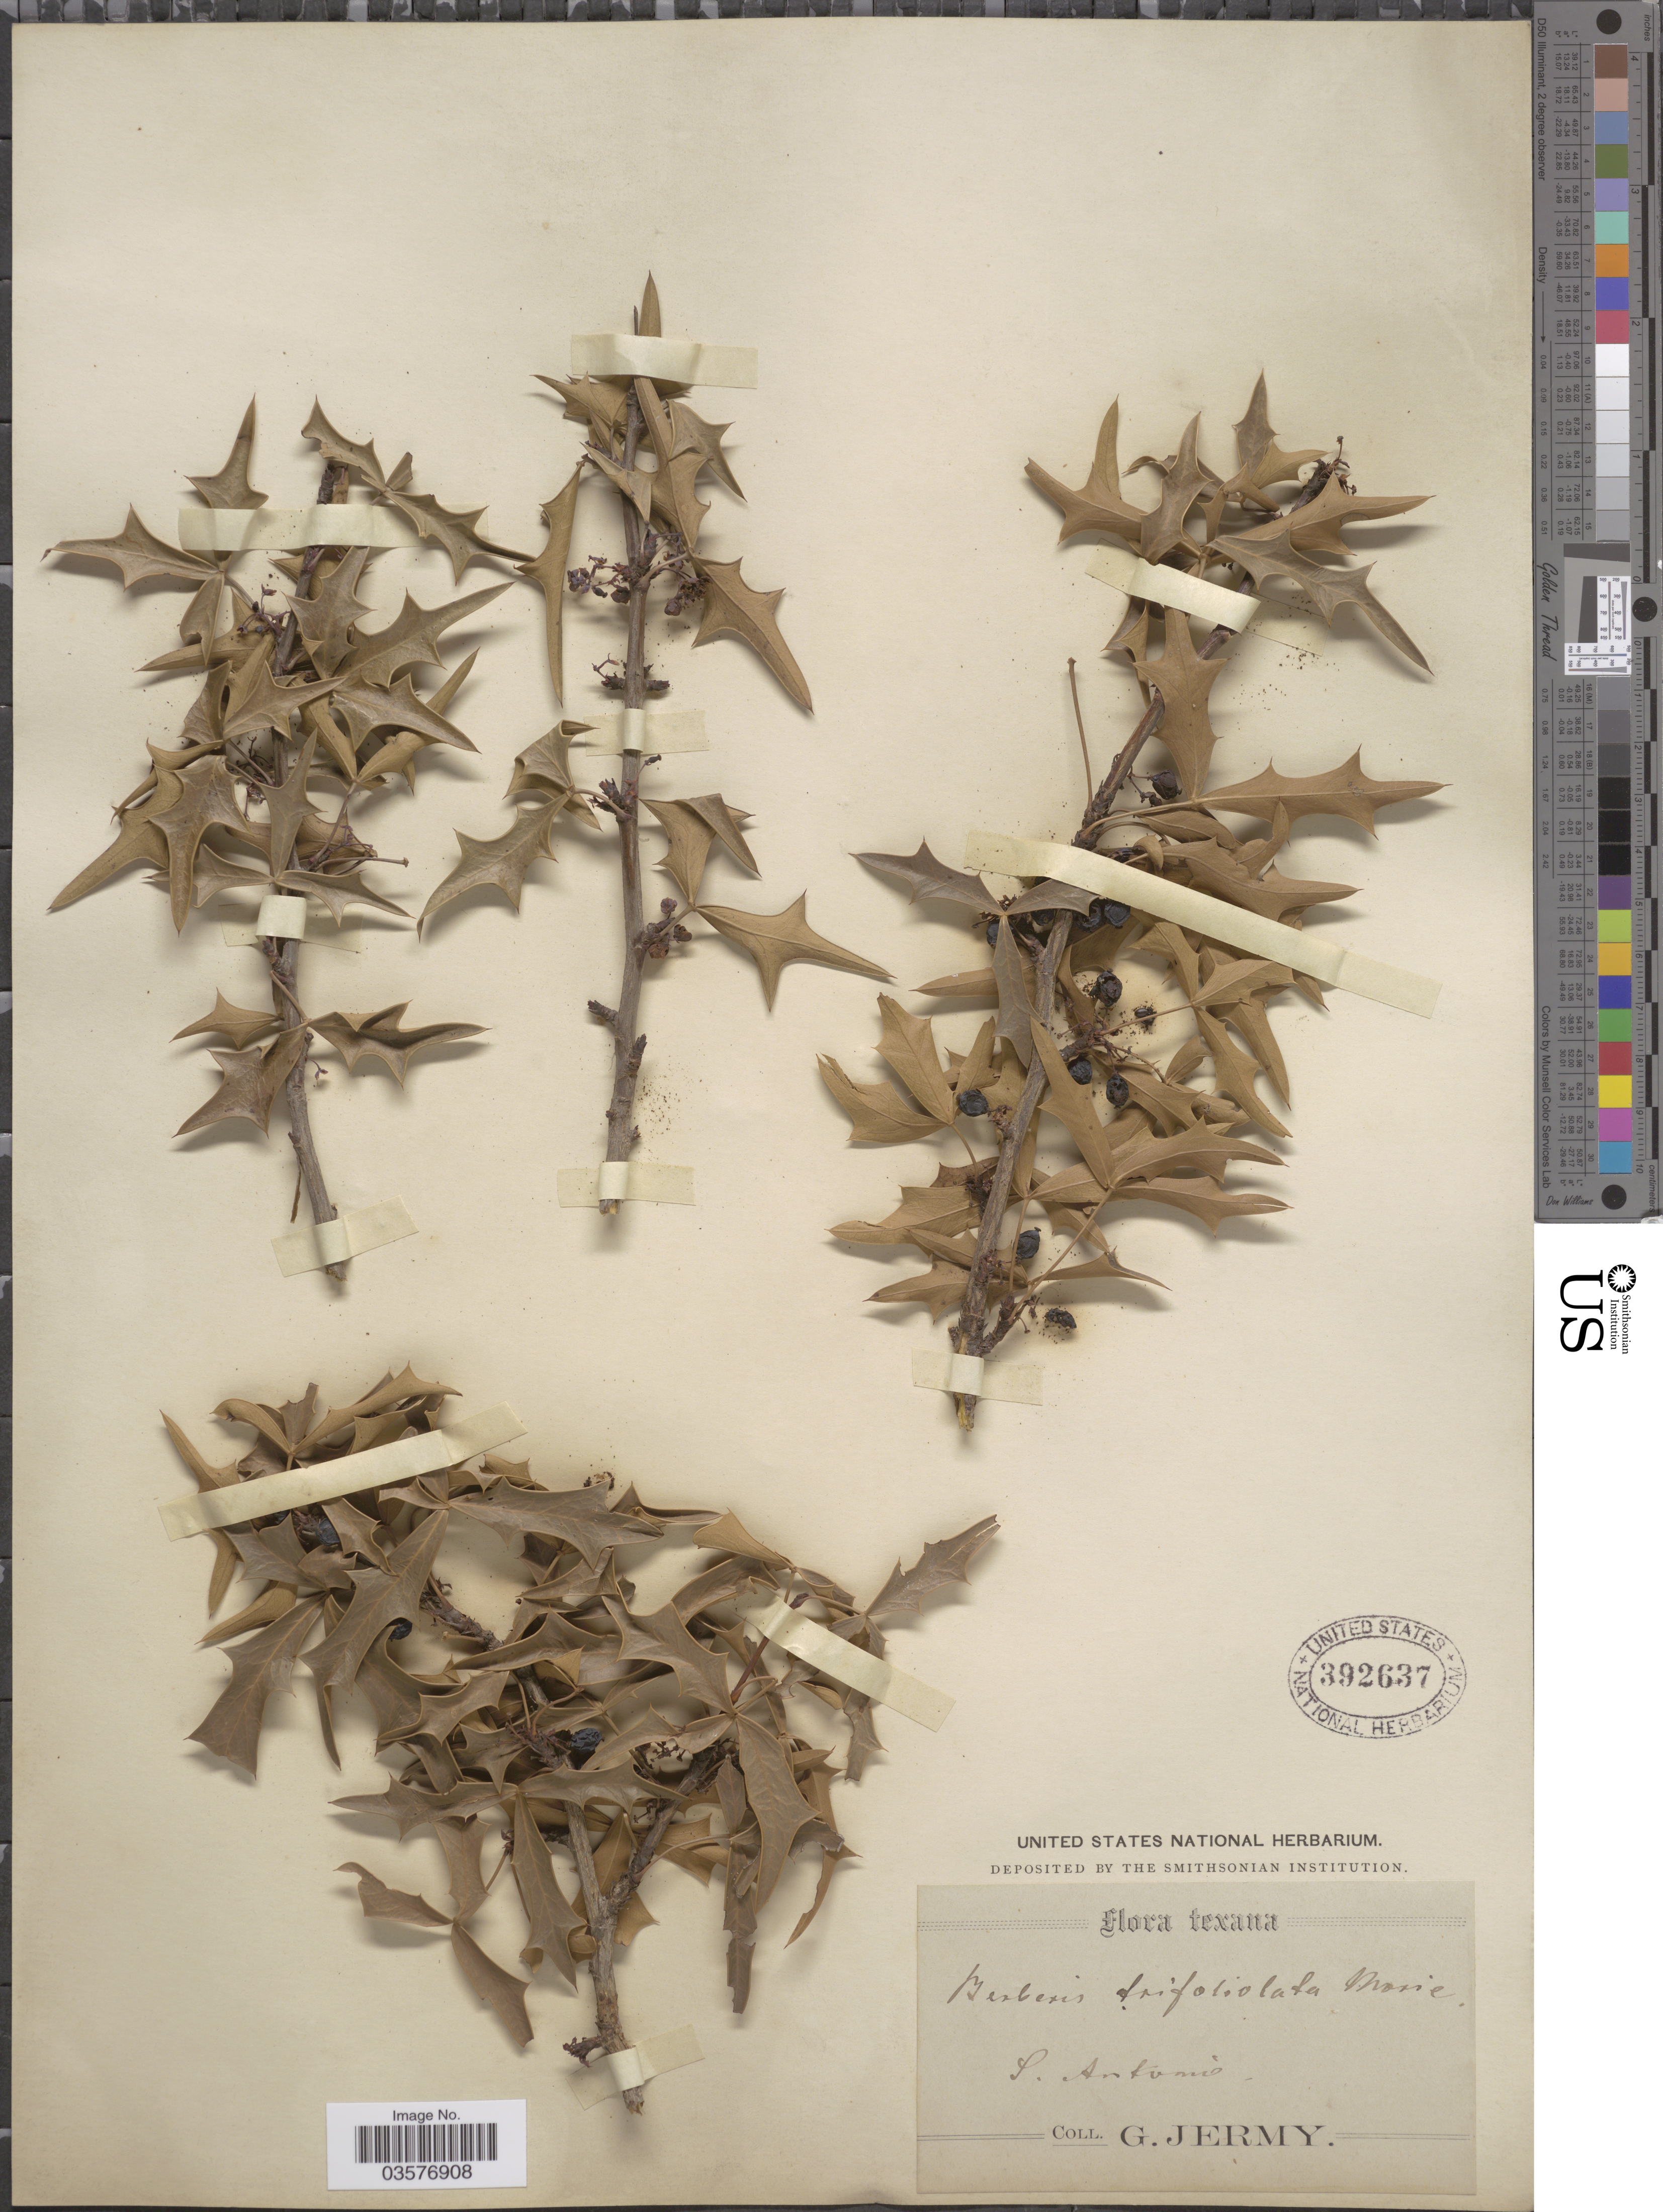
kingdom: Plantae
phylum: Tracheophyta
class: Magnoliopsida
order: Ranunculales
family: Berberidaceae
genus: Mahonia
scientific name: Mahonia trifoliolata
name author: (Monic.) Fedde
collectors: G. Jermy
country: United States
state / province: Texas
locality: S. Antonio.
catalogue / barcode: US 392637